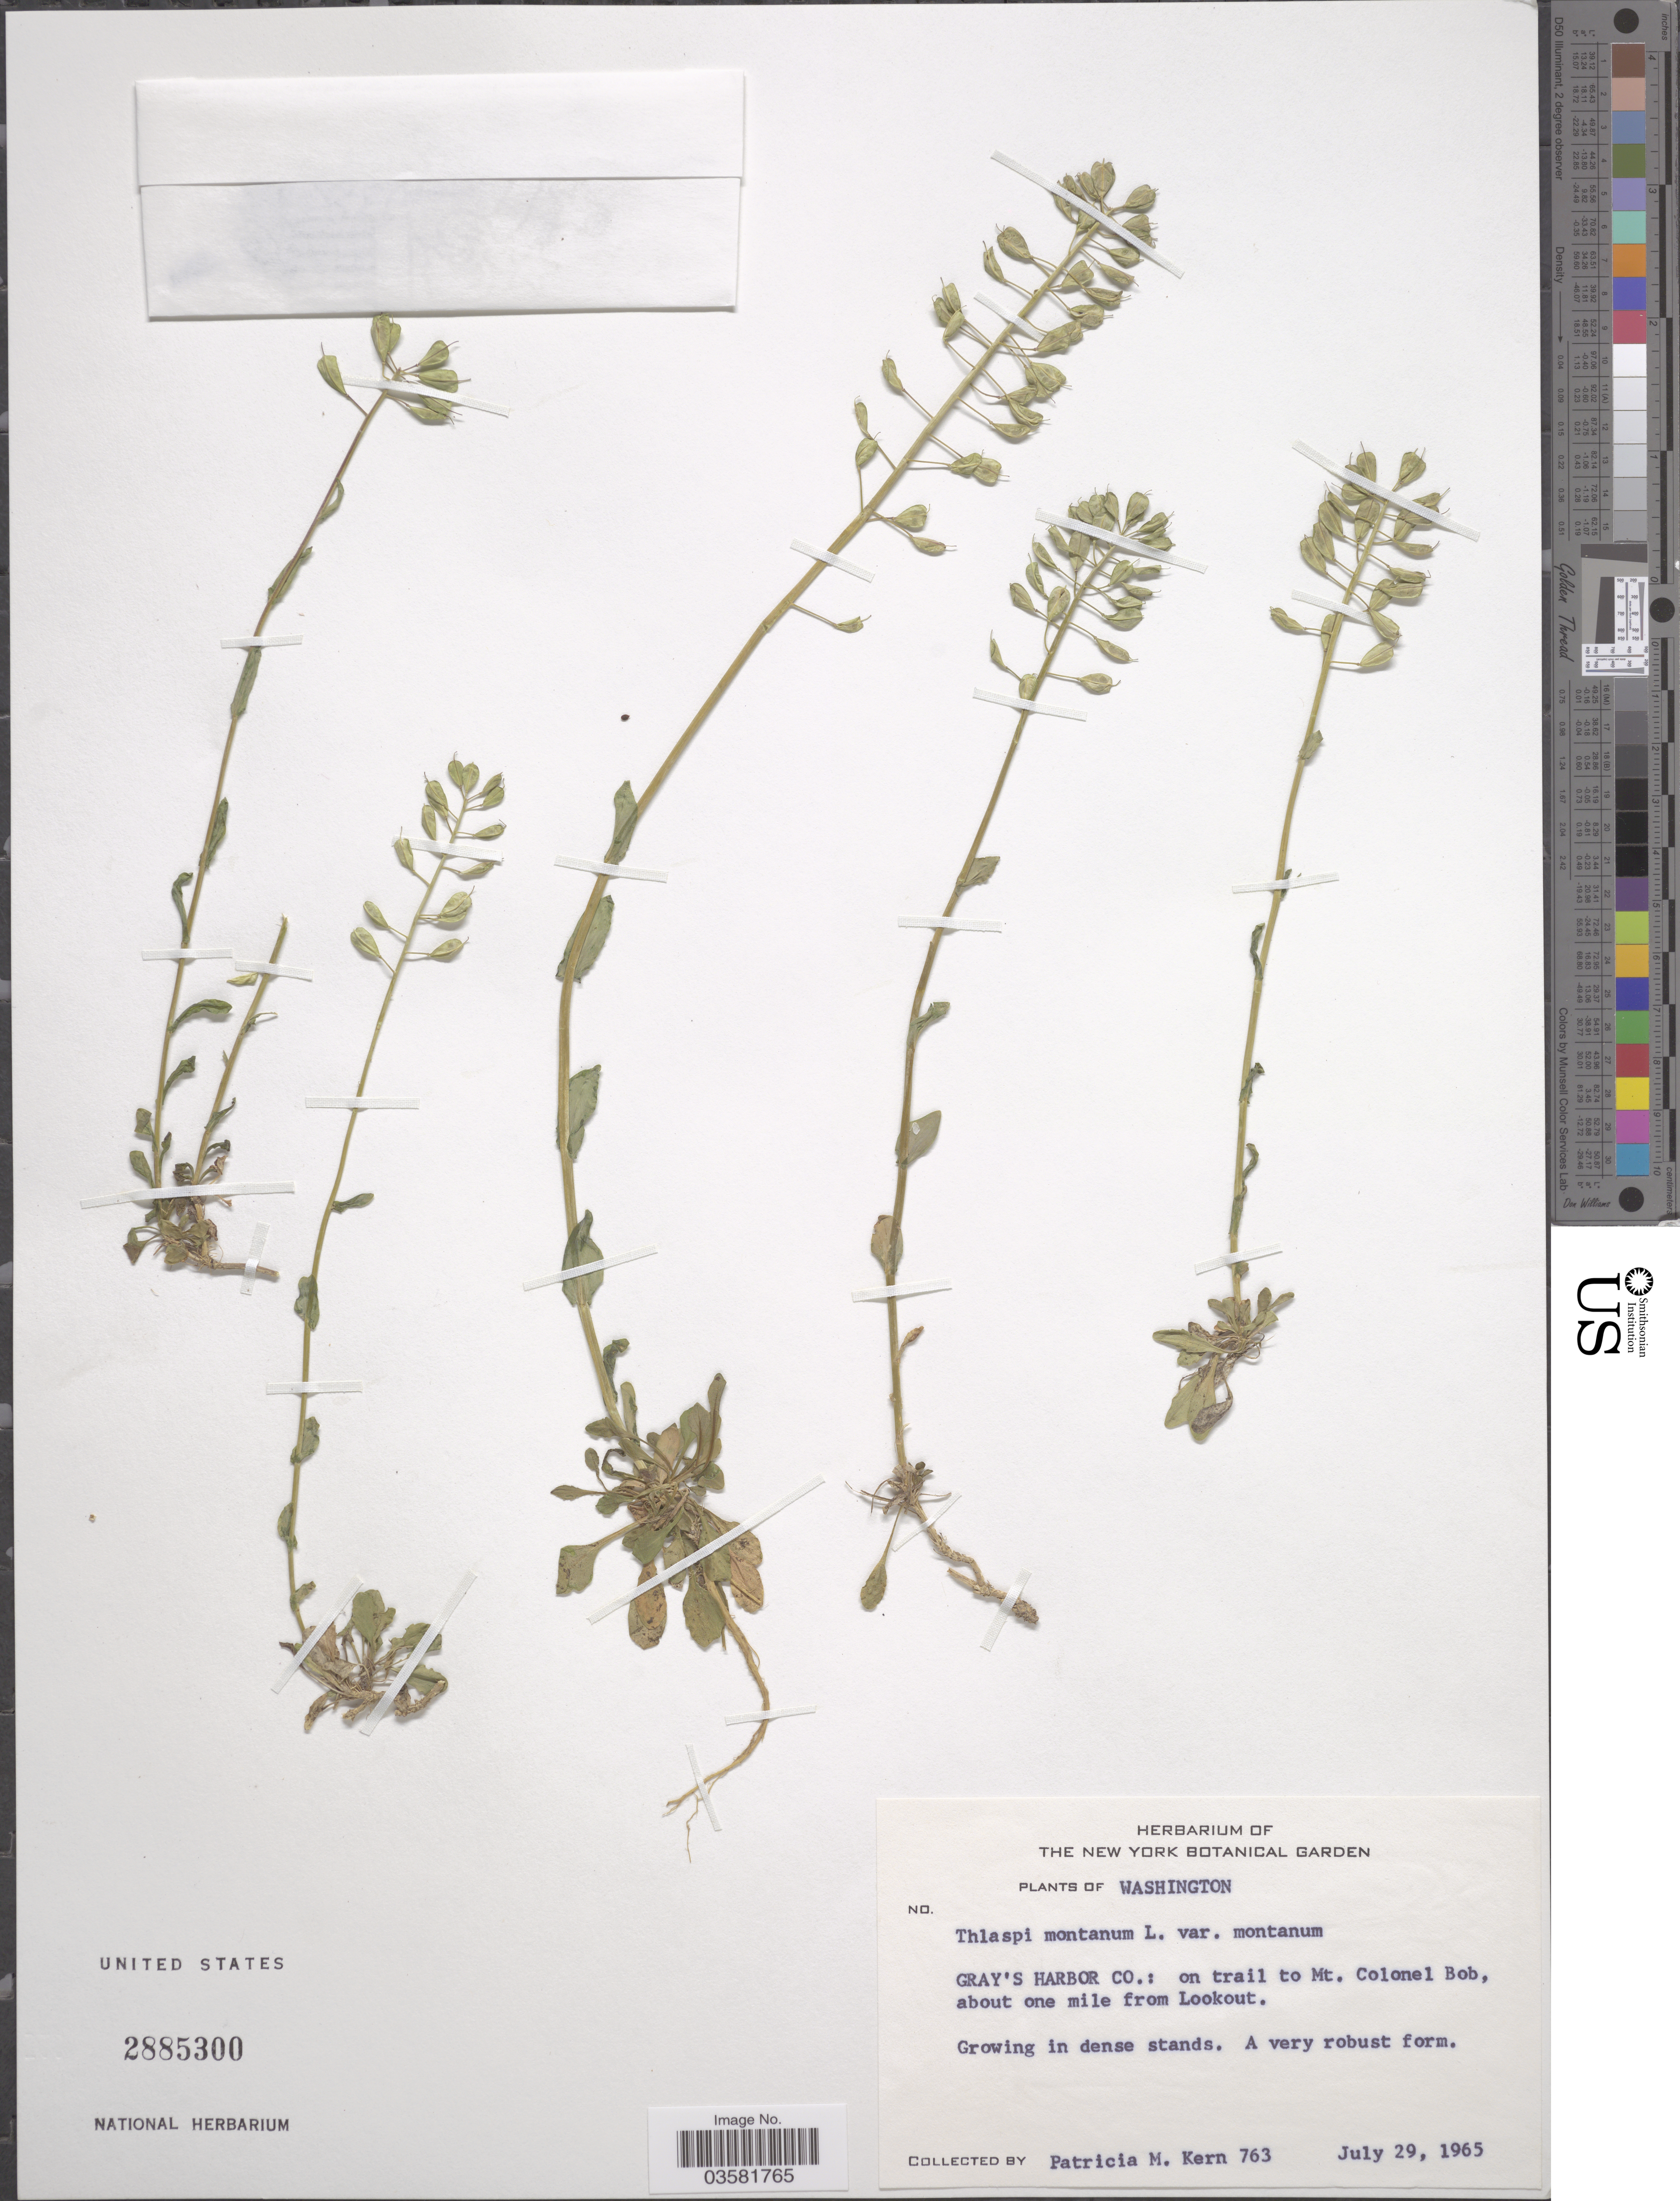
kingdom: Plantae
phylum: Tracheophyta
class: Magnoliopsida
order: Brassicales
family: Brassicaceae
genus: Thlaspi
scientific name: Thlaspi montanum var. montanum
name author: L.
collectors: P. M. Kern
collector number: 763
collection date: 1965-07-29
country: United States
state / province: Washington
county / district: Grays Harbor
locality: Gray's Harbor Co.: on trail to Mt. Colonel Bob, about one mile from Lookout.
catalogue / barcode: US 2885300